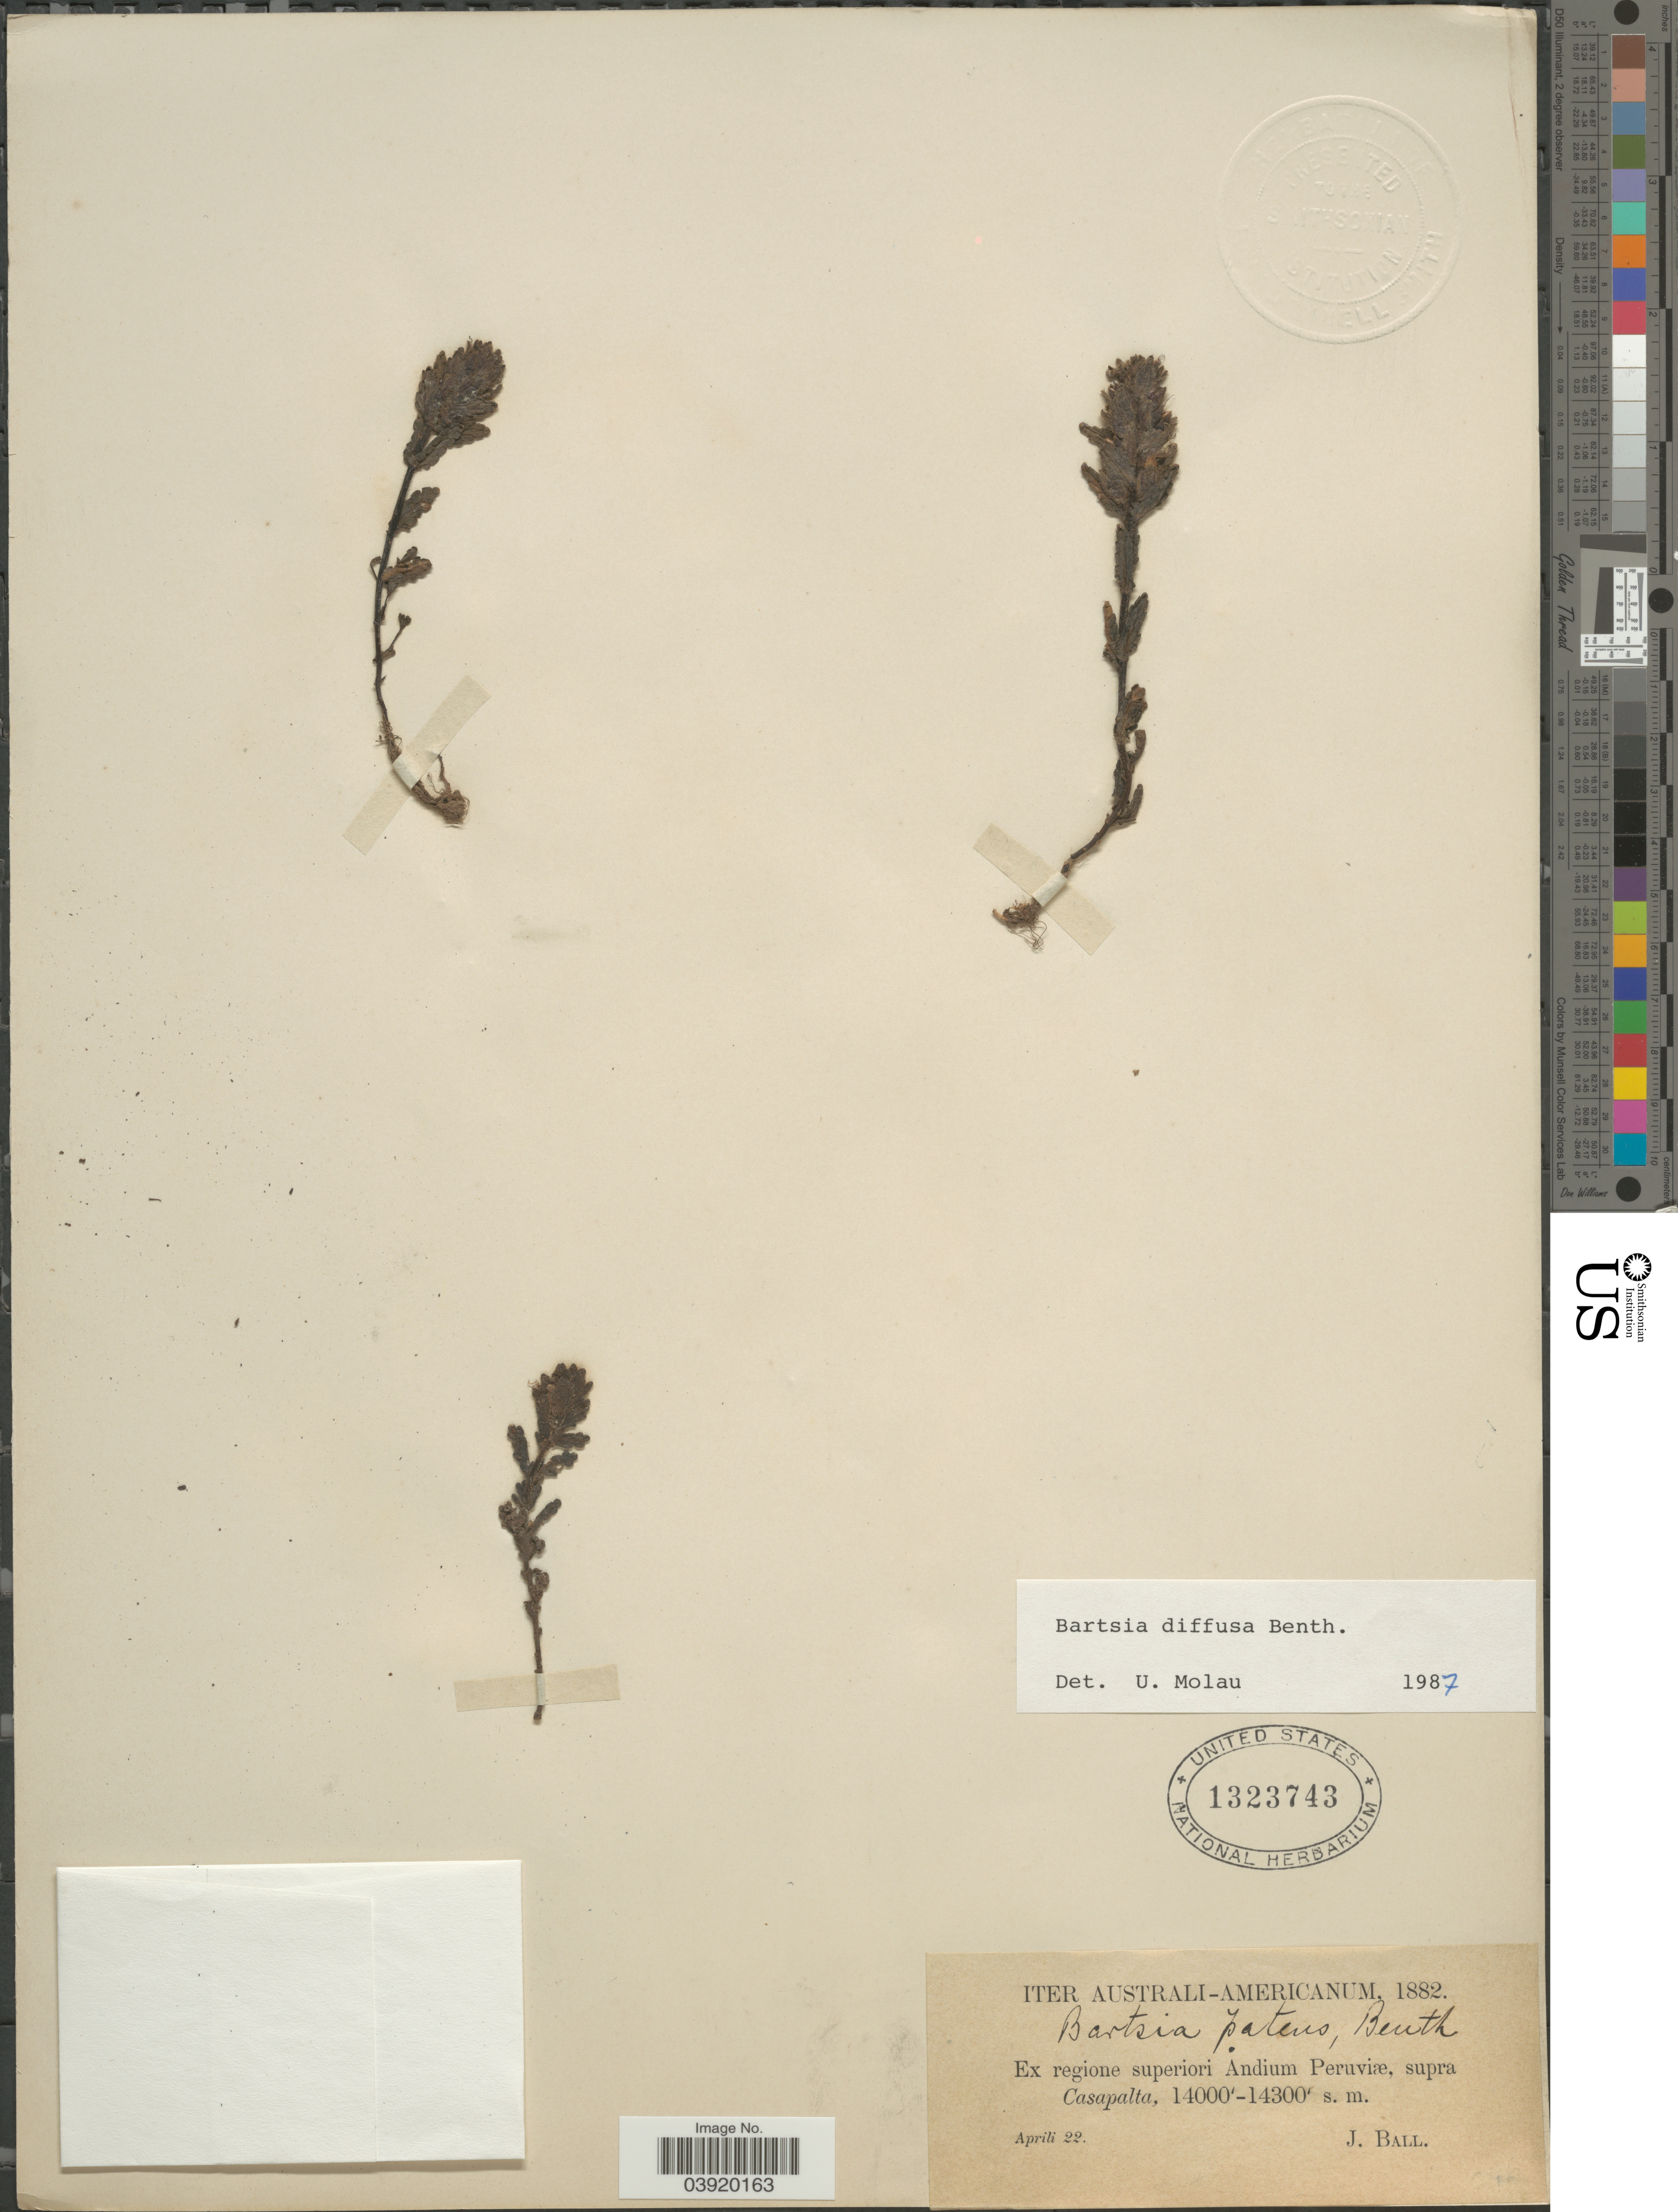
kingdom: Plantae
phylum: Tracheophyta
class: Magnoliopsida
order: Lamiales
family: Orobanchaceae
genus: Bartsia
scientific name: Bartsia diffusa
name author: Benth.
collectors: J. Ball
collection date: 1882-04-22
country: Peru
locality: Iter Australi-Americanum. Ex regione superiori Andium Peruviæ, supra Casapalta.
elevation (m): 4267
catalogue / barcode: US 1323743